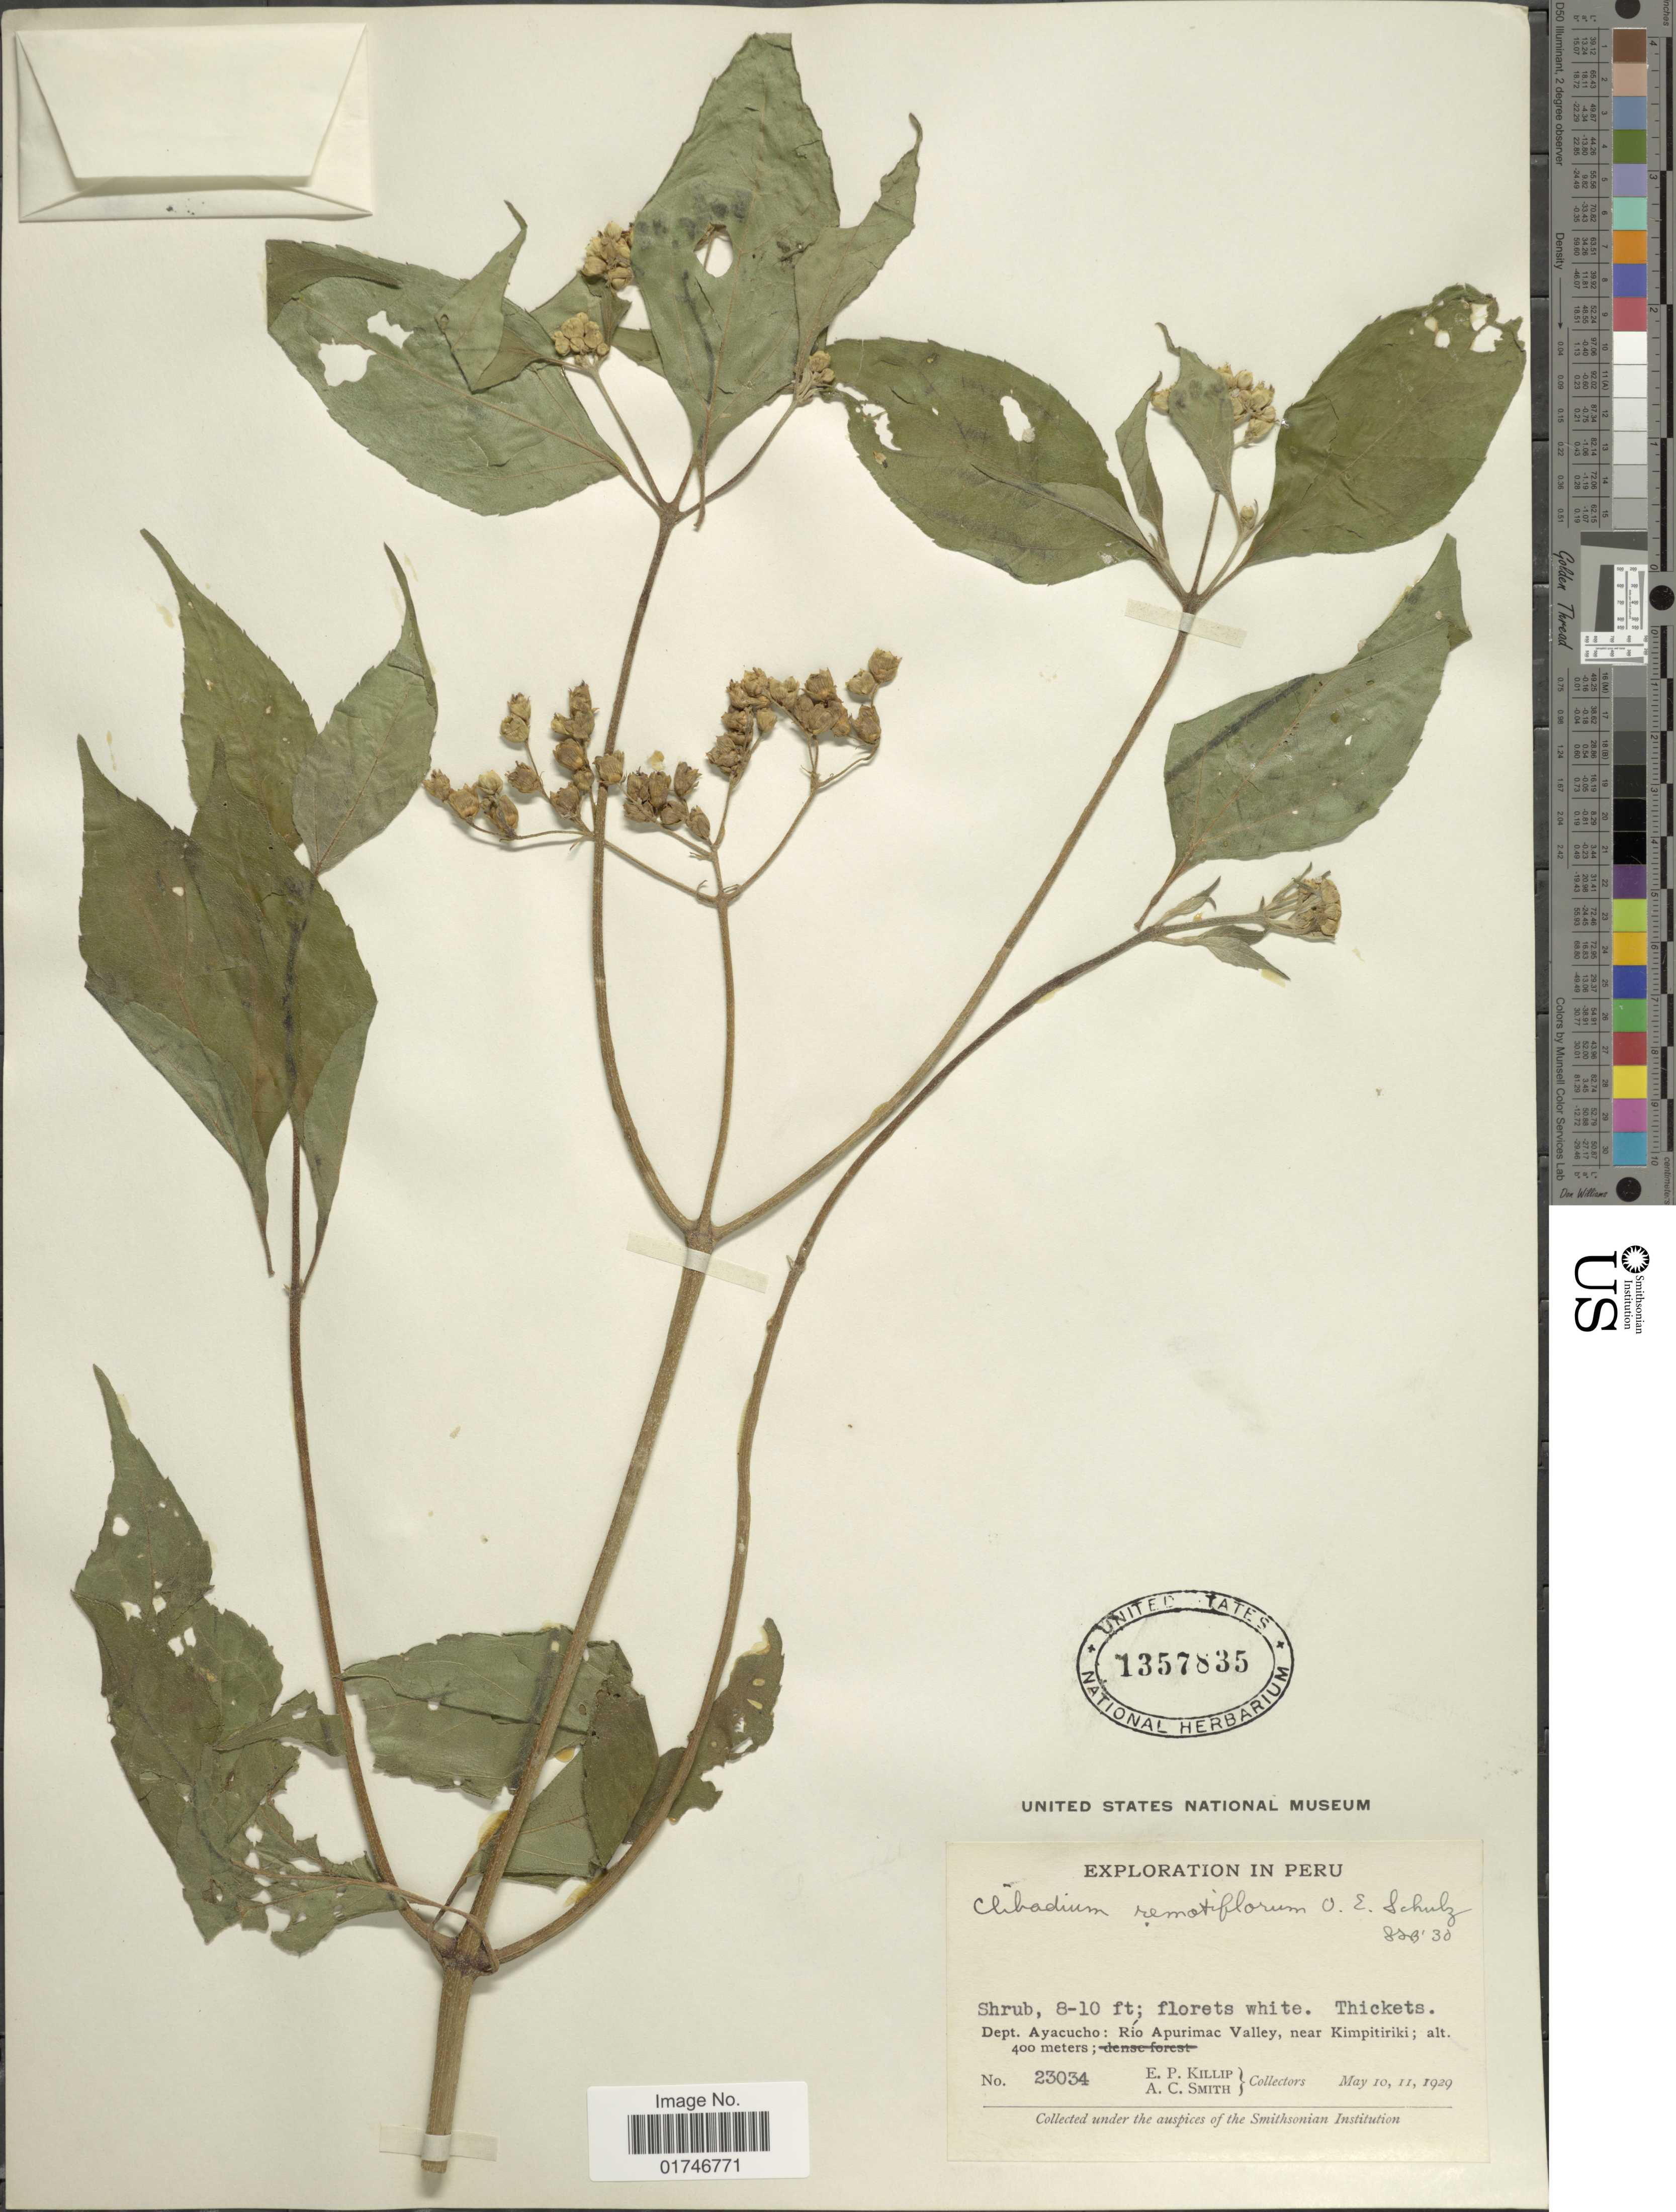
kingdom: Plantae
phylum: Tracheophyta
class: Magnoliopsida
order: Asterales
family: Asteraceae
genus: Clibadium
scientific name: Clibadium remotiflorum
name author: S.F. Blake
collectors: E. P. Killip & A. C. Smith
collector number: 23034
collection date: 1929-05-10/1929-05-11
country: Peru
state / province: Ayacucho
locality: Dept. Ayacucho: Río Apurimac Valley, near Kimpitiriki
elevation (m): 400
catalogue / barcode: US 1357835